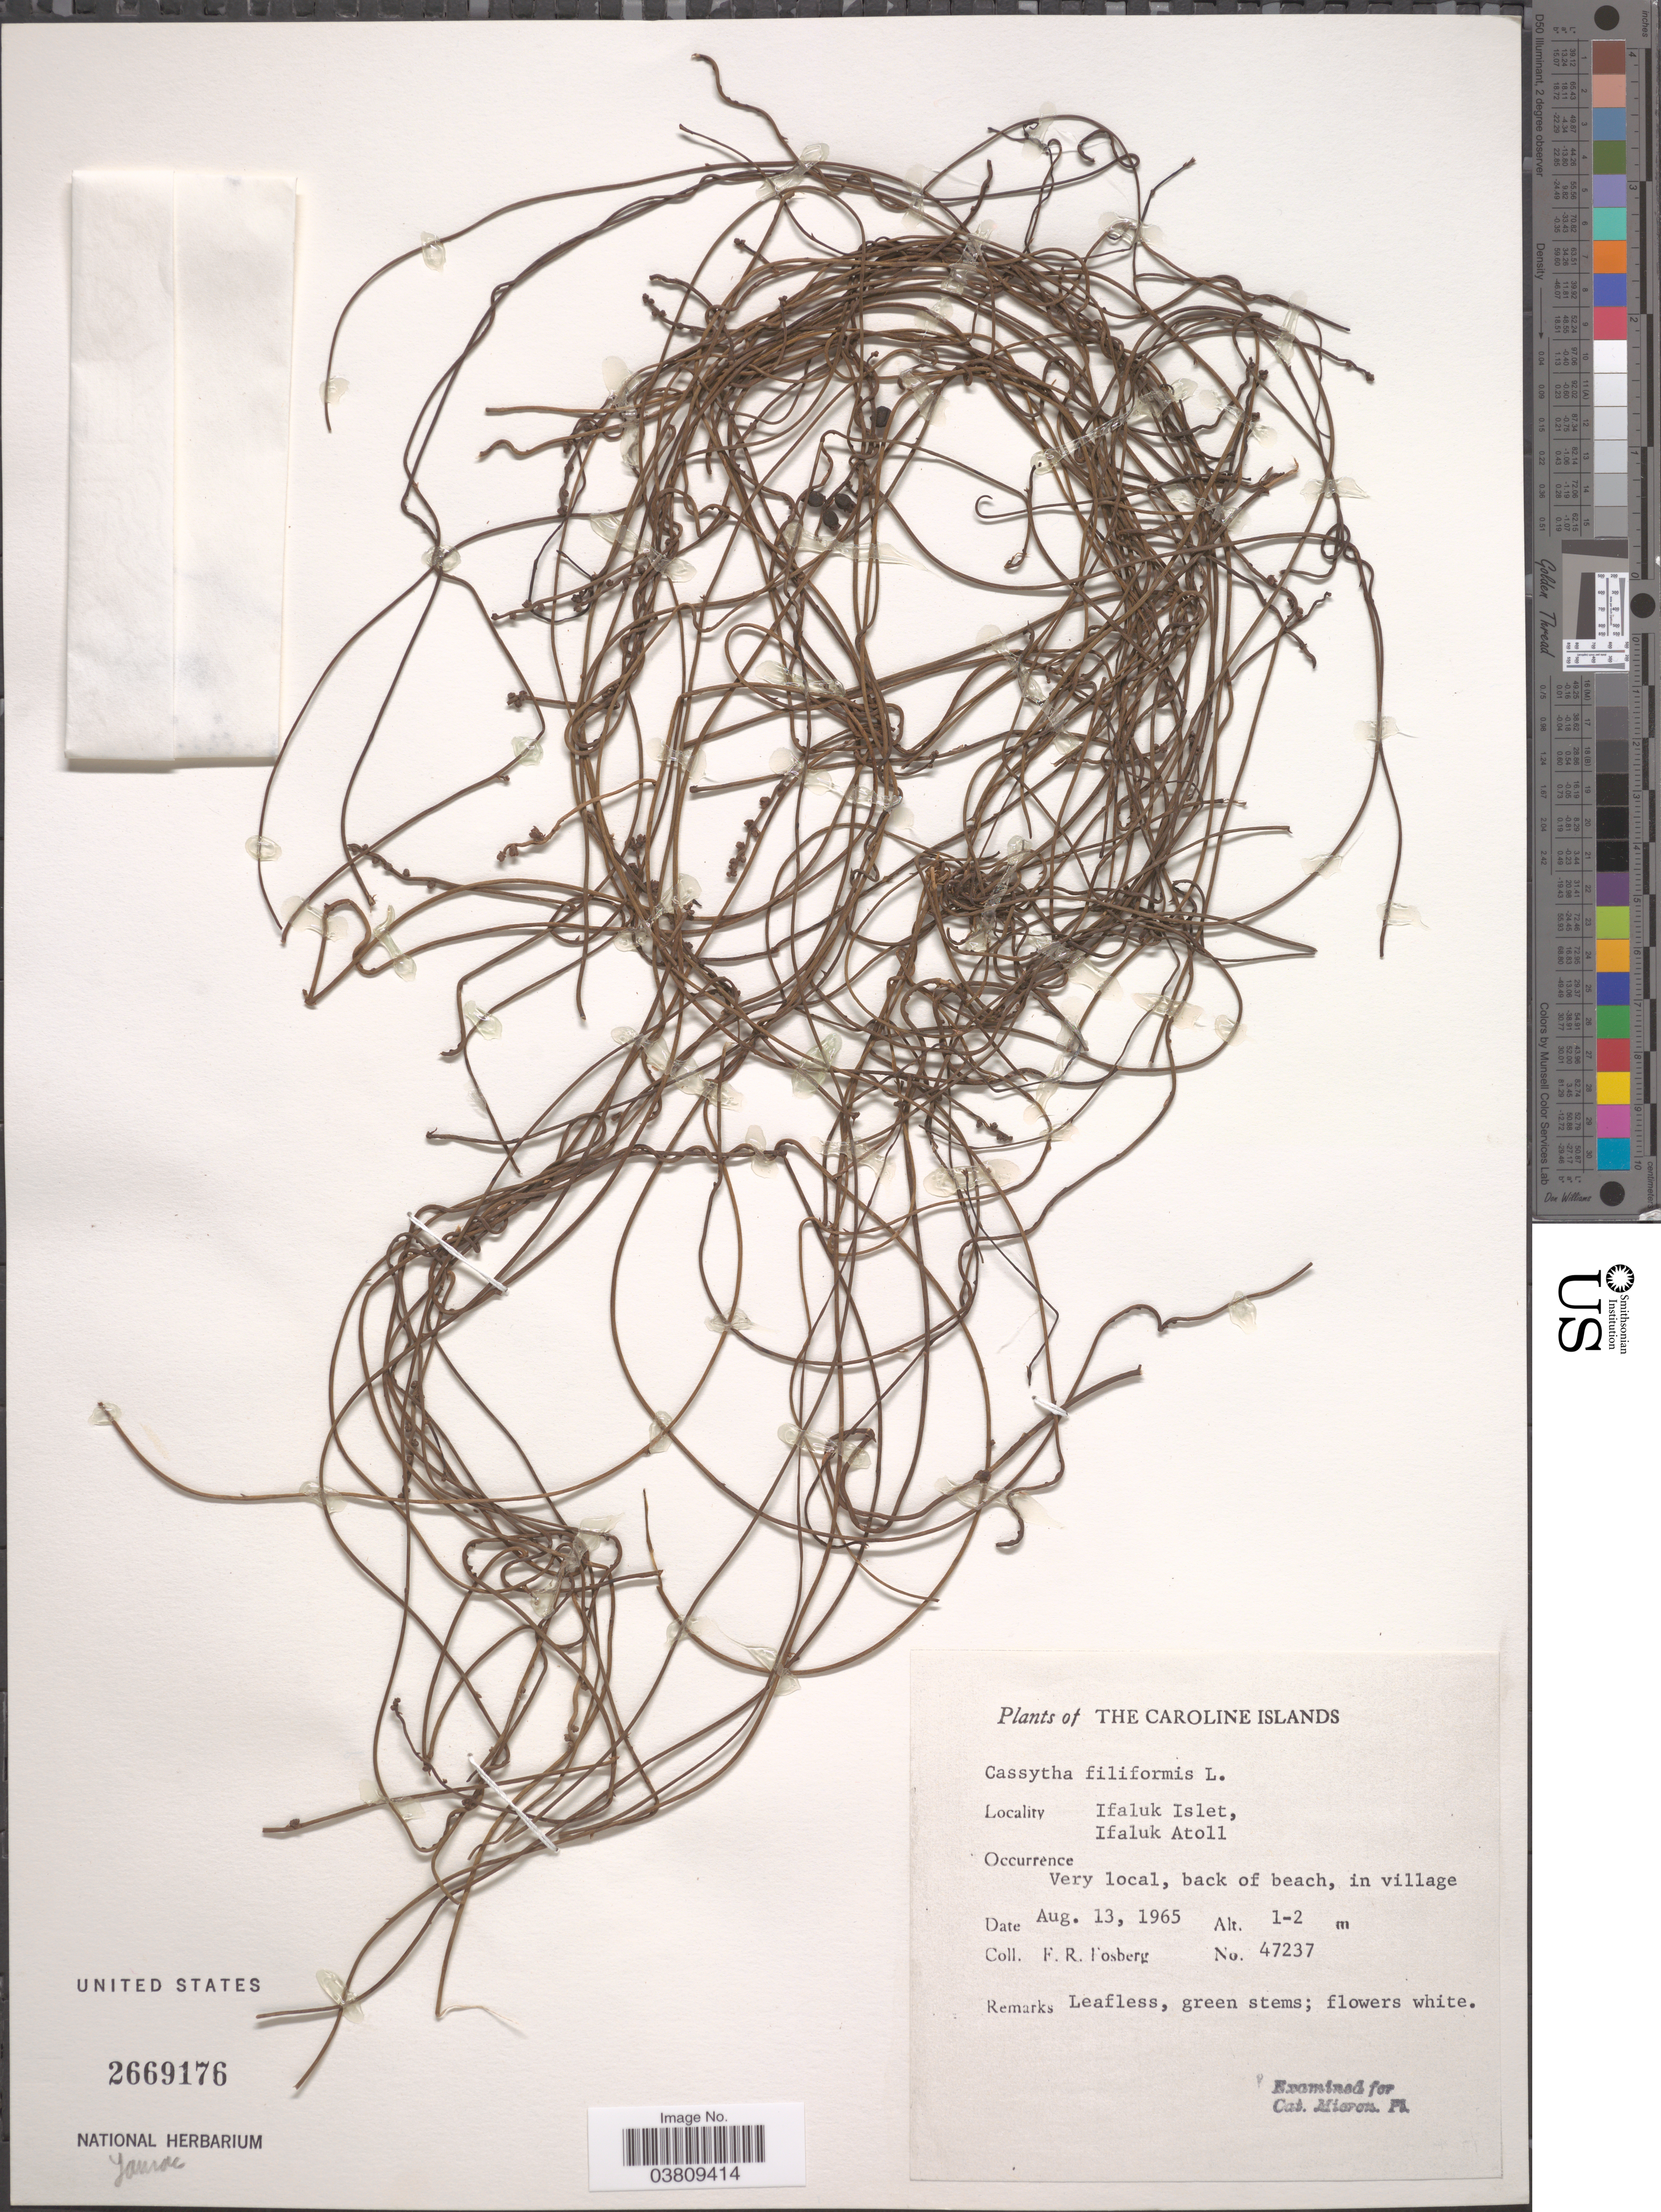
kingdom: Plantae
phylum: Tracheophyta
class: Magnoliopsida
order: Laurales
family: Lauraceae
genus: Cassytha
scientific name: Cassytha filiformis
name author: L.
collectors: F. R. Fosberg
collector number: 47237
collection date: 1965-08-13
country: Micronesia, Federated States of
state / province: Yap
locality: The Caroline Islands. Ifaluk Islet, Ifaluk Atoll. Back of beach, in village.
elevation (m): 1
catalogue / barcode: US 2669176